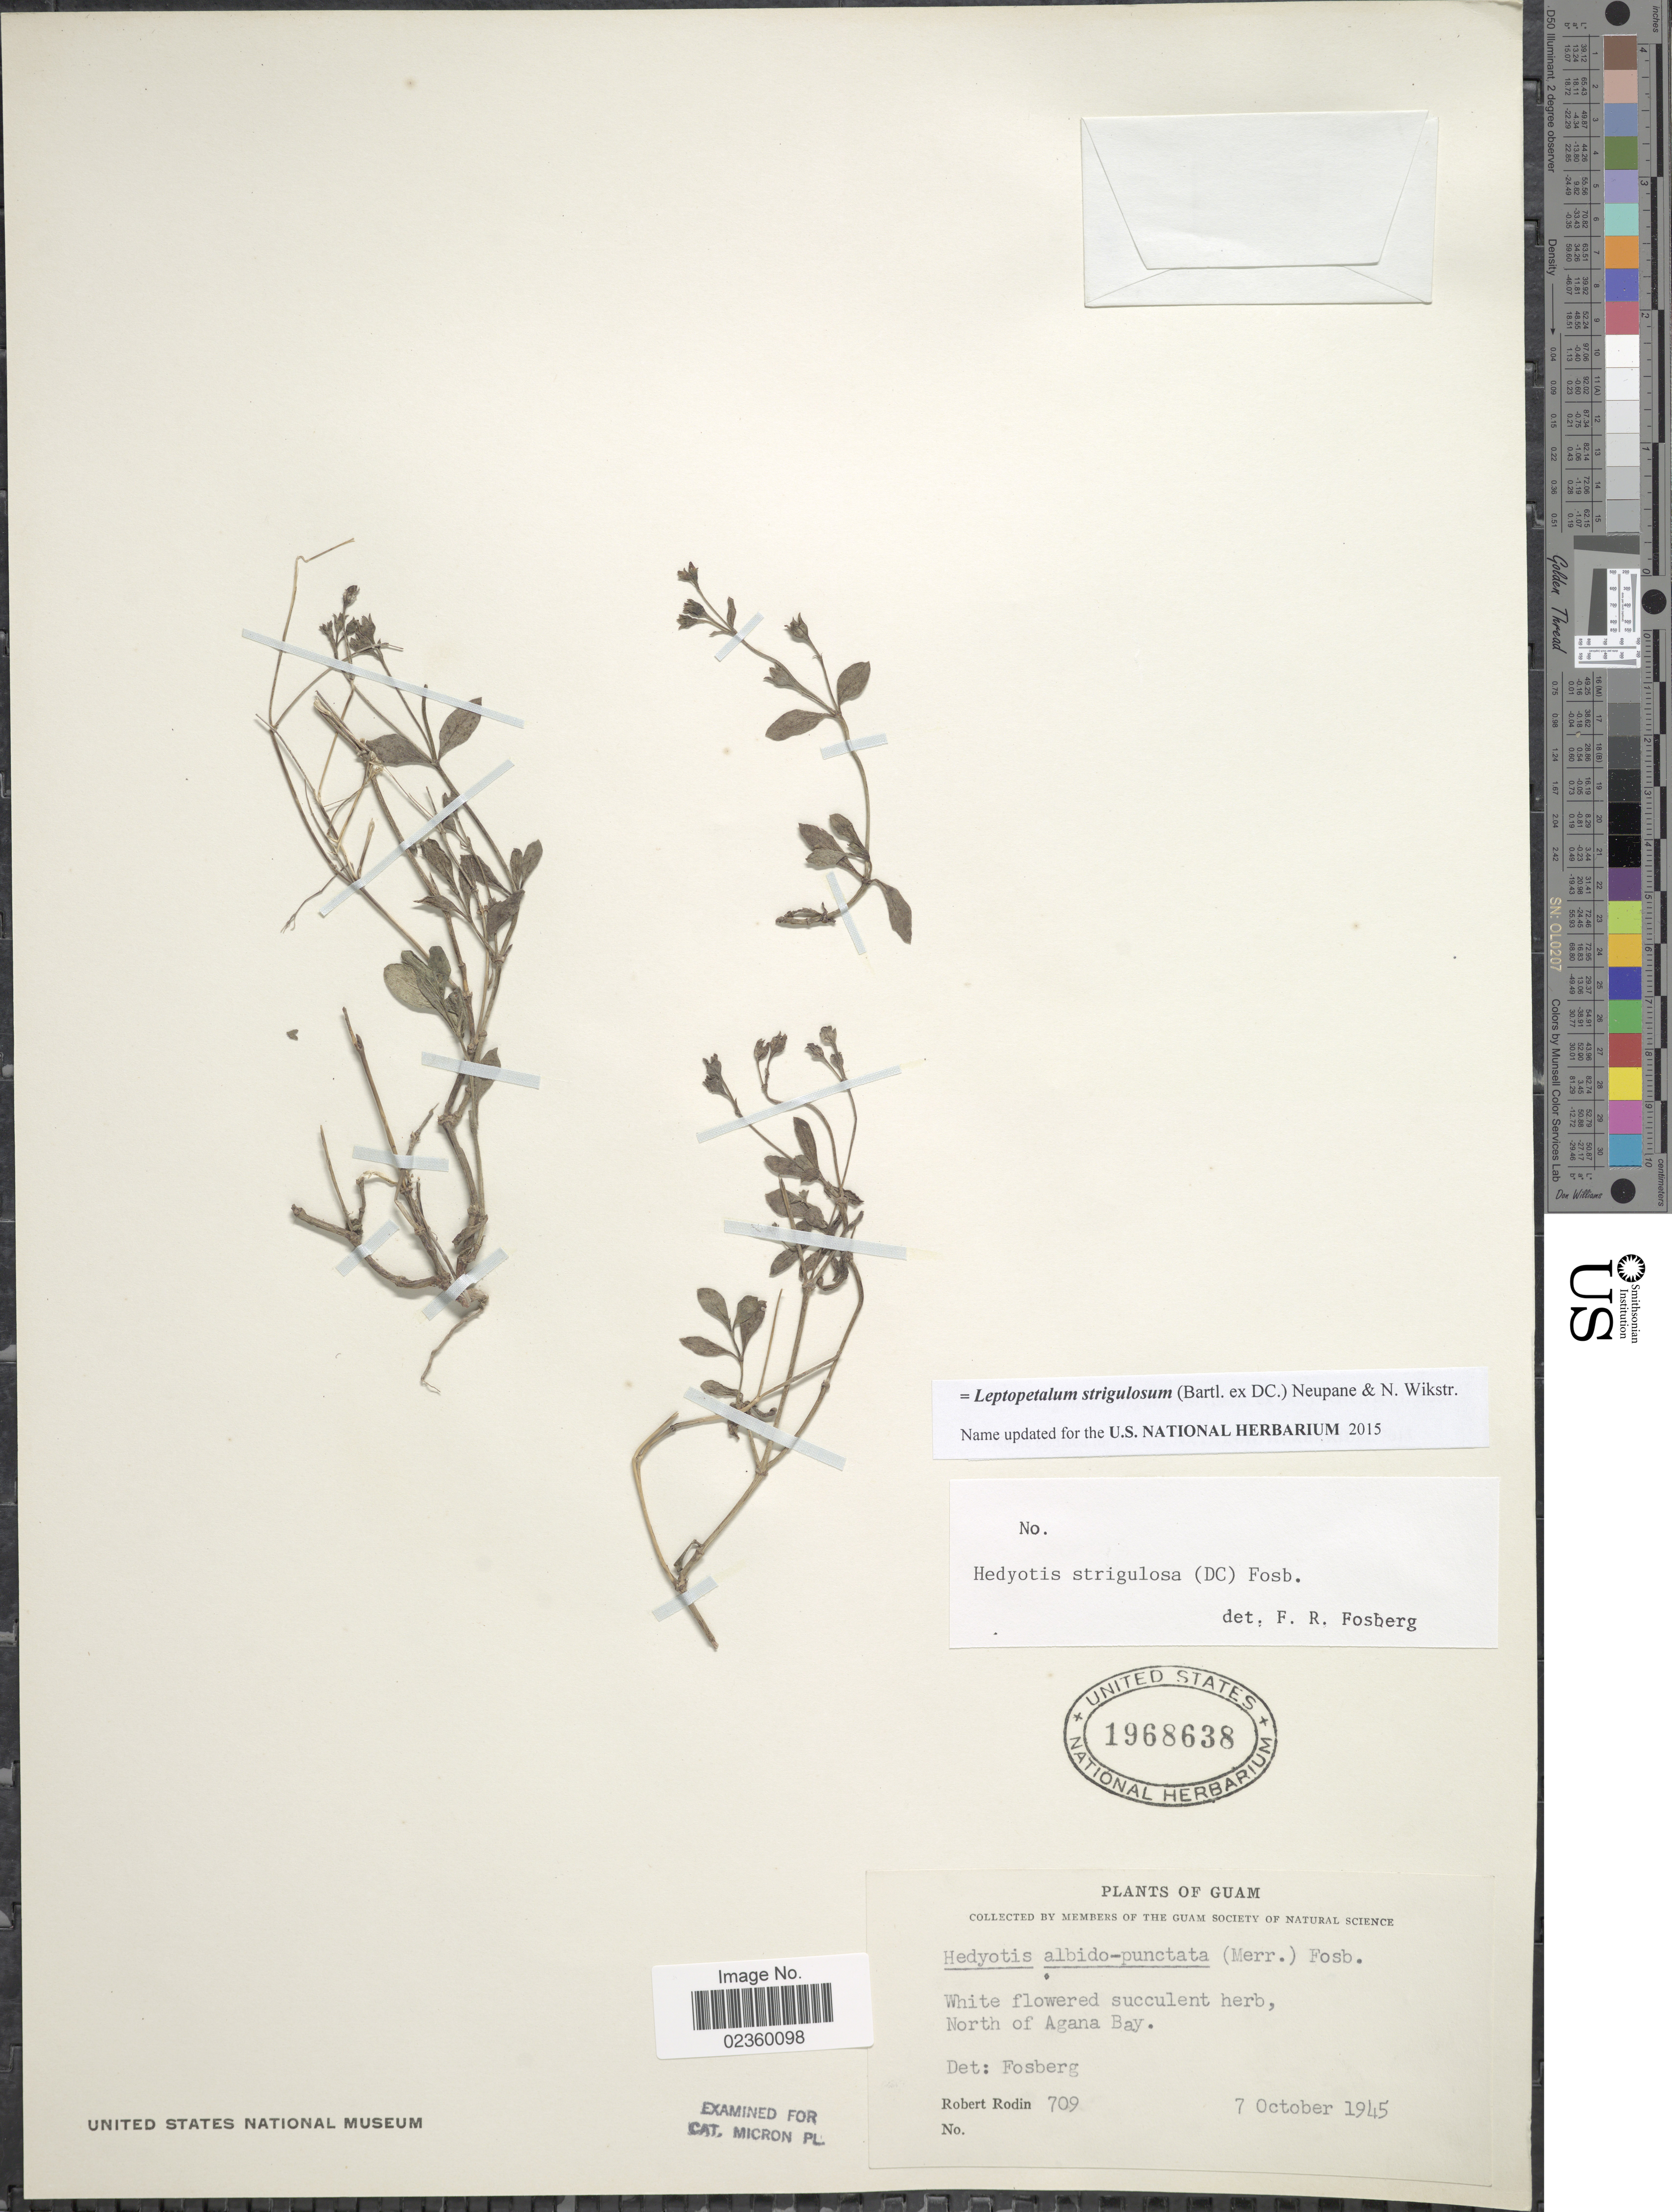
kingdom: Plantae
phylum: Tracheophyta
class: Magnoliopsida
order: Gentianales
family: Rubiaceae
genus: Leptopetalum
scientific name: Leptopetalum strigulosum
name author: (Bartl. ex DC.) Neupane & N. Wikstr.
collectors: R. Rodin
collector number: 709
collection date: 1945-10-07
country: Guam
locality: North of Agana Bay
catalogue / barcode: US 1968638